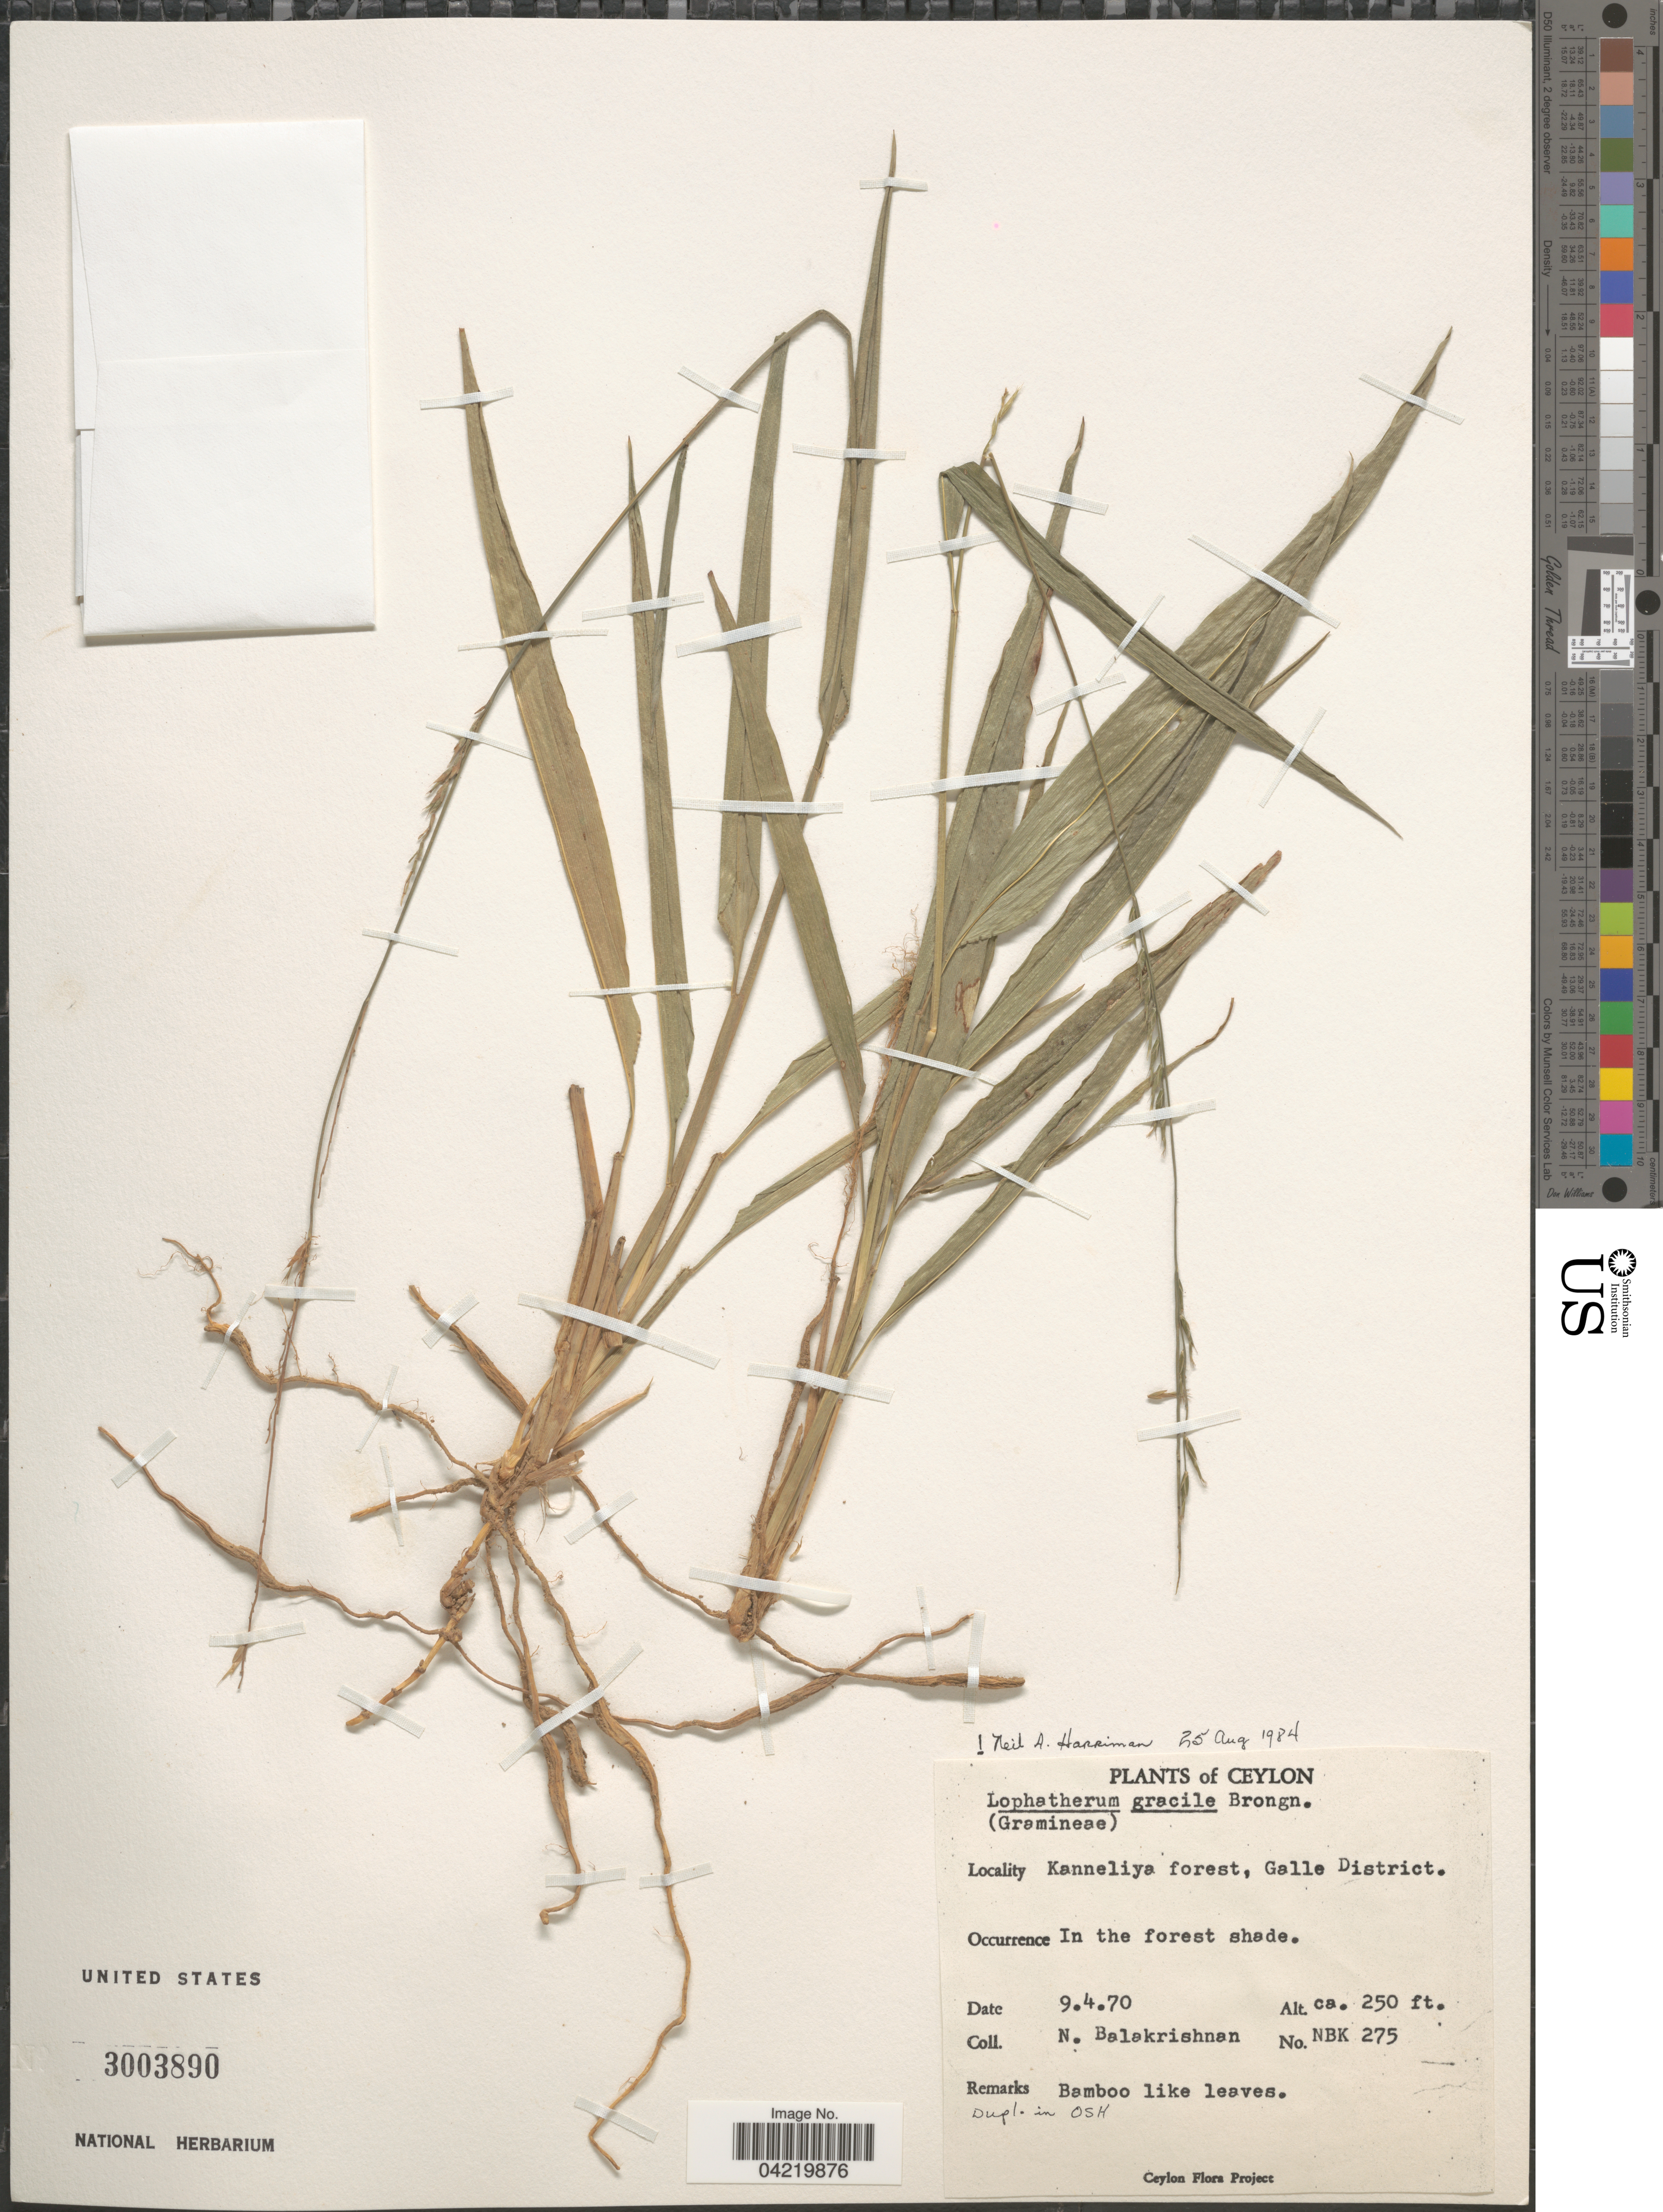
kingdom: Plantae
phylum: Tracheophyta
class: Liliopsida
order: Poales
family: Poaceae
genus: Lophatherum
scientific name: Lophatherum gracile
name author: Brongn.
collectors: N. Balakrishnan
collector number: NBK275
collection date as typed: Transcribed d/m/y: 9/4/70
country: Sri Lanka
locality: Kanneliya forest, Galle District.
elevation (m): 76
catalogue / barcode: US 3003890